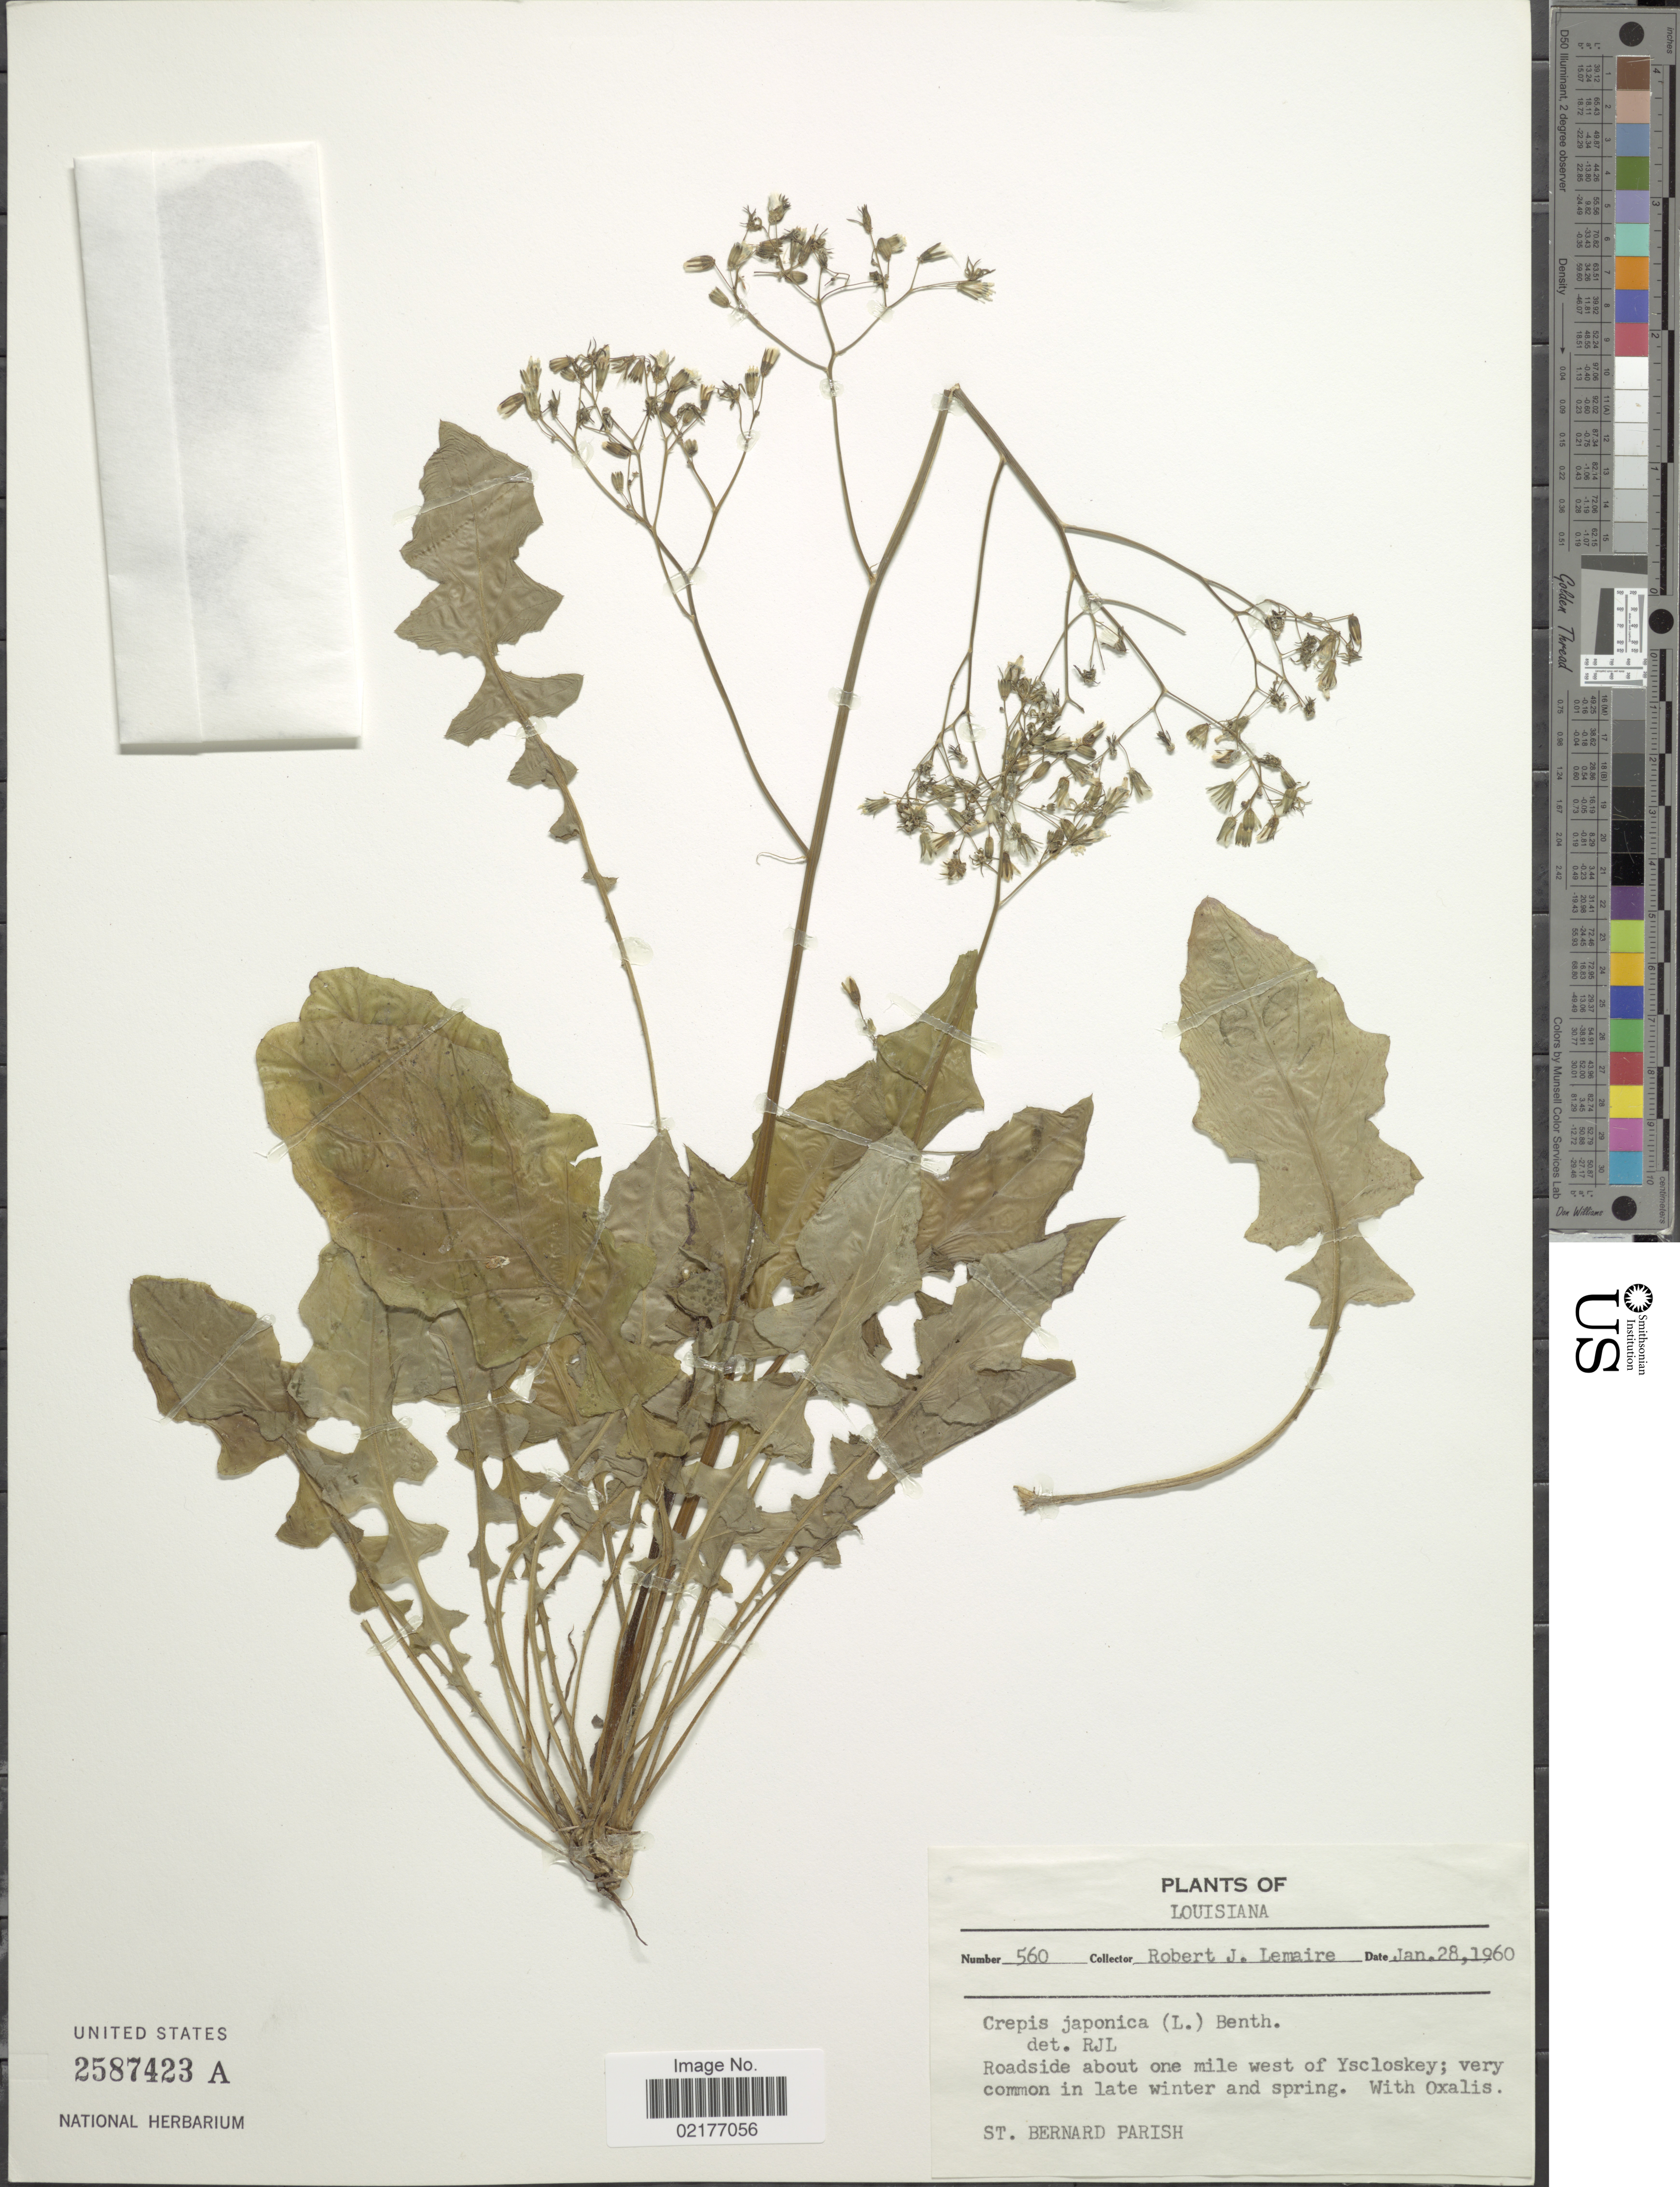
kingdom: Plantae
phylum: Tracheophyta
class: Magnoliopsida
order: Asterales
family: Asteraceae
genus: Youngia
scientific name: Youngia japonica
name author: (L.) DC.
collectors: R. J. Lemaire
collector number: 560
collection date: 1960-01-28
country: United States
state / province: Louisiana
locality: Roadside about one mile west of Yscloskey, St Bernard Parish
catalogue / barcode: US 2587423A